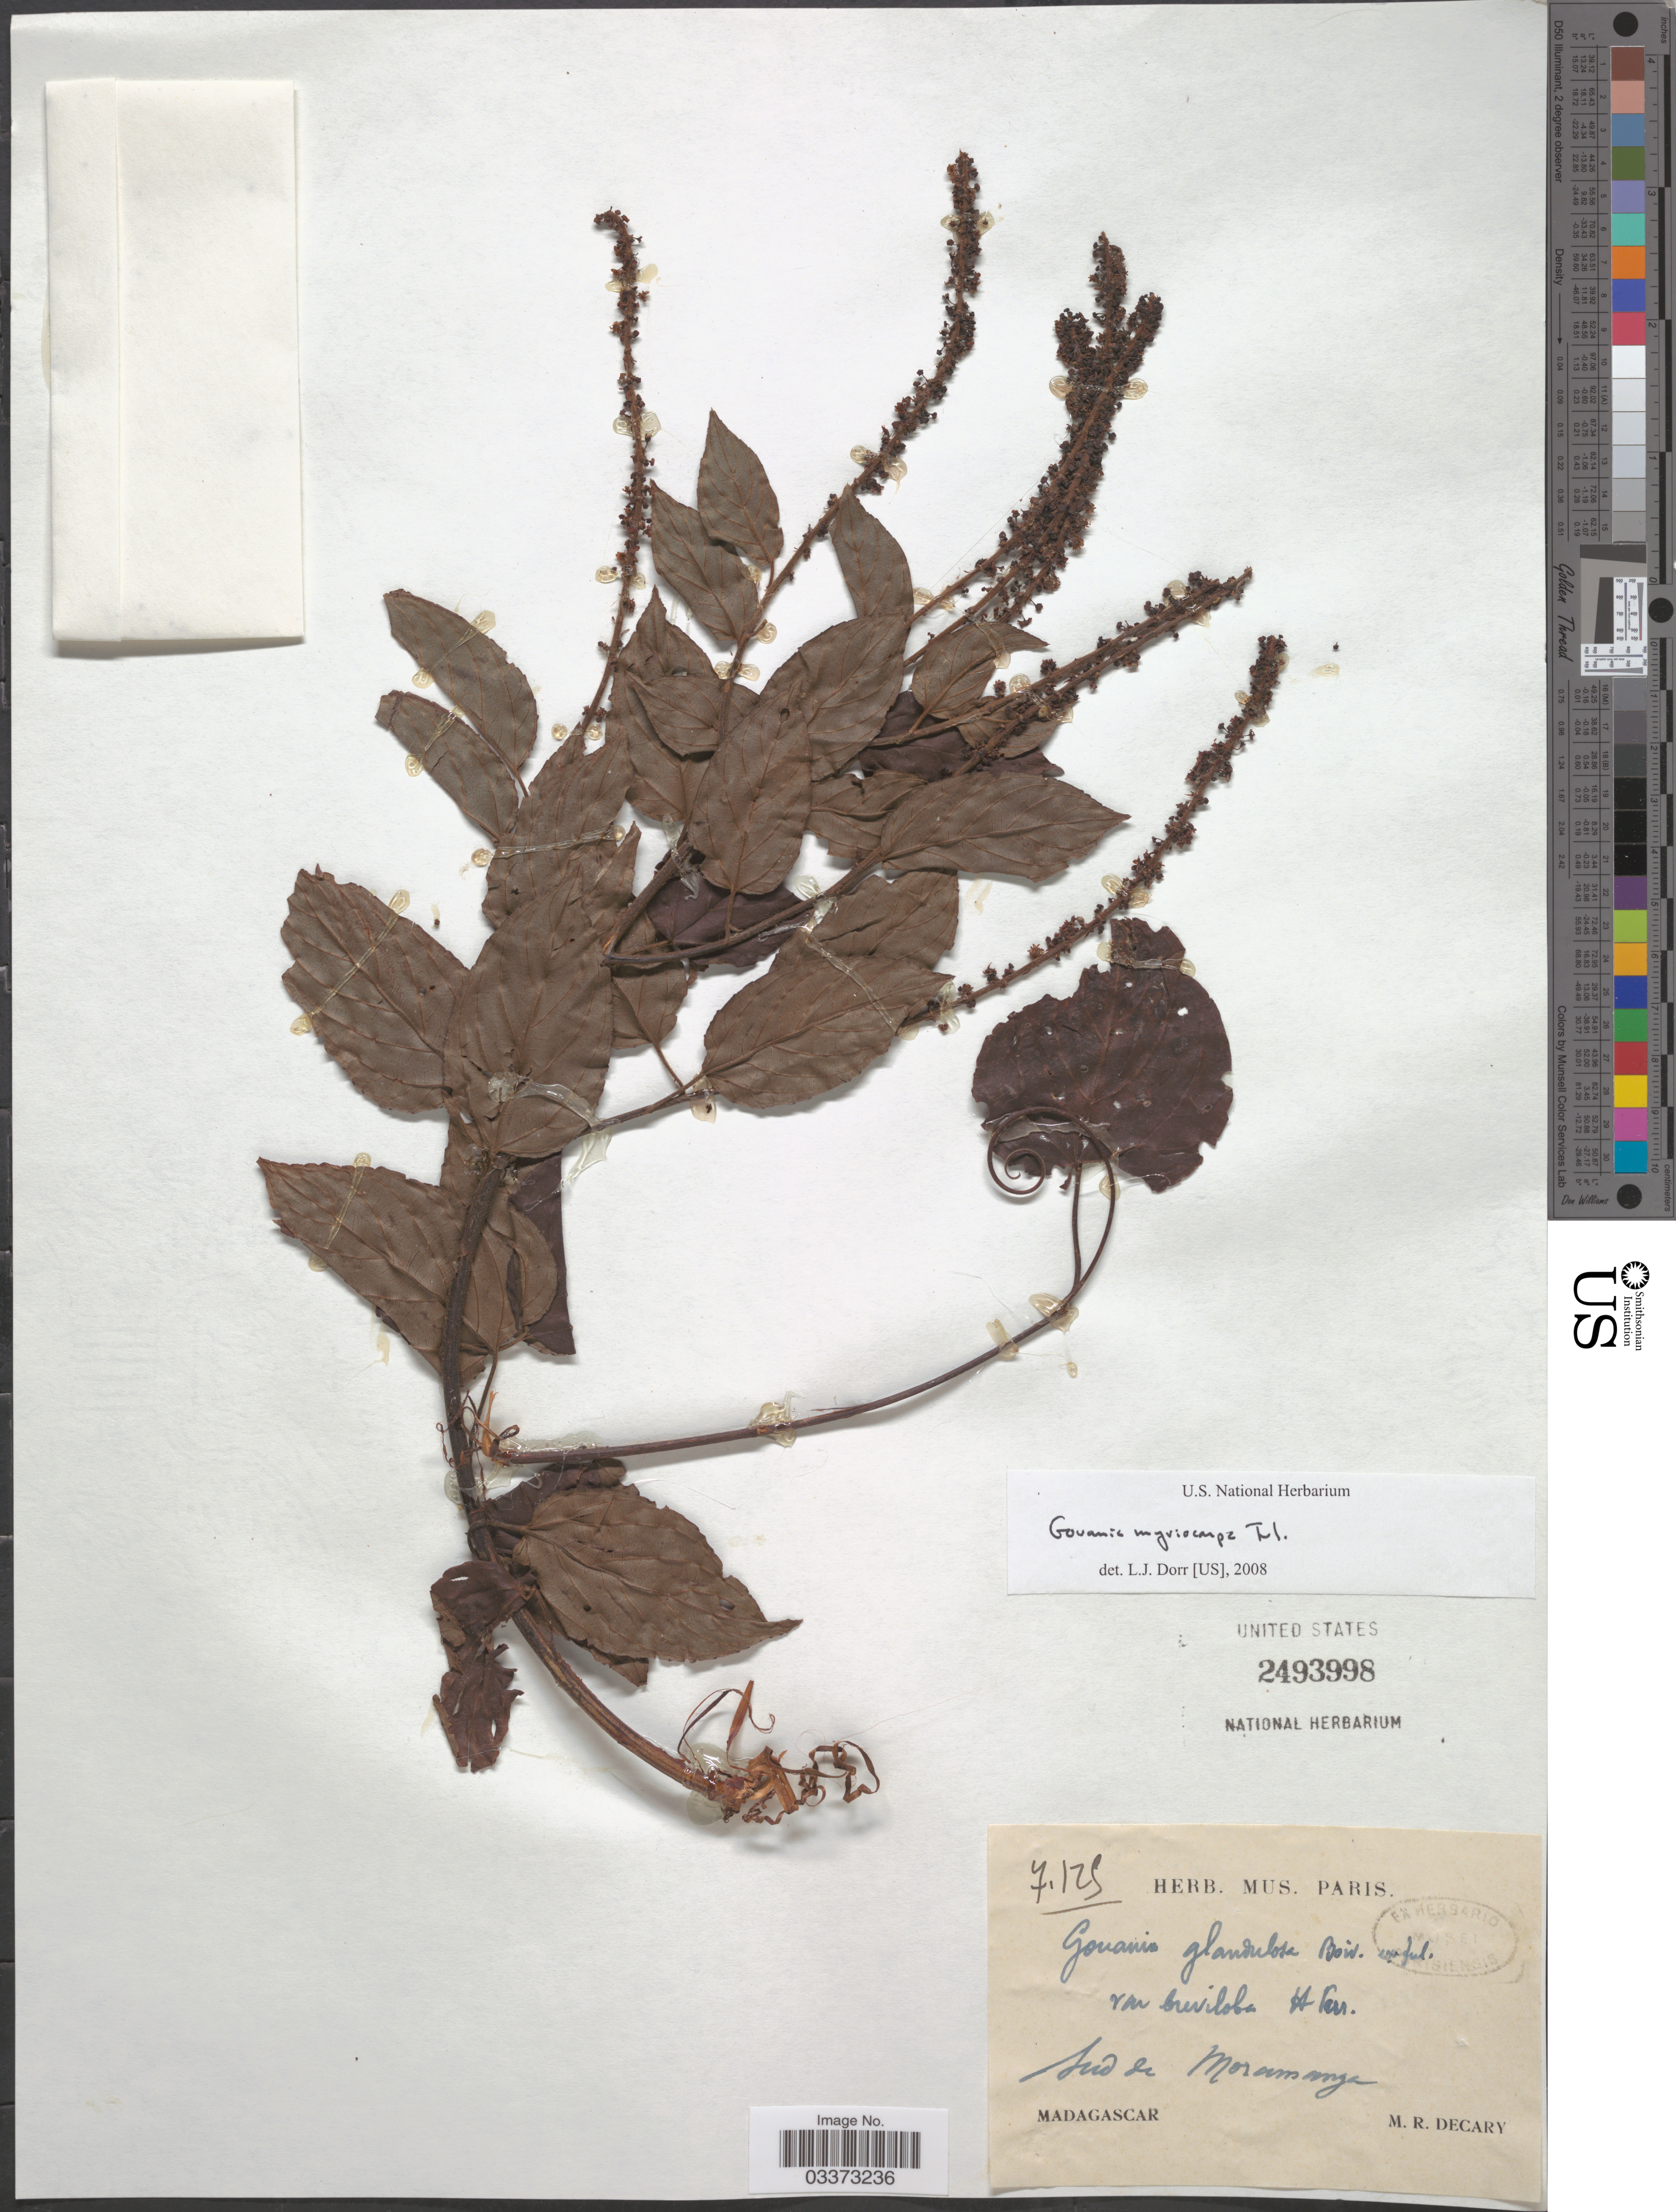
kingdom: Plantae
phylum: Tracheophyta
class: Magnoliopsida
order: Rosales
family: Rhamnaceae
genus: Gouania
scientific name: Gouania myriocarpa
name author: Tul.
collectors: R. Decary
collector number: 7125*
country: Madagascar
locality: Sud de Moramanga.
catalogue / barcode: US 2493998